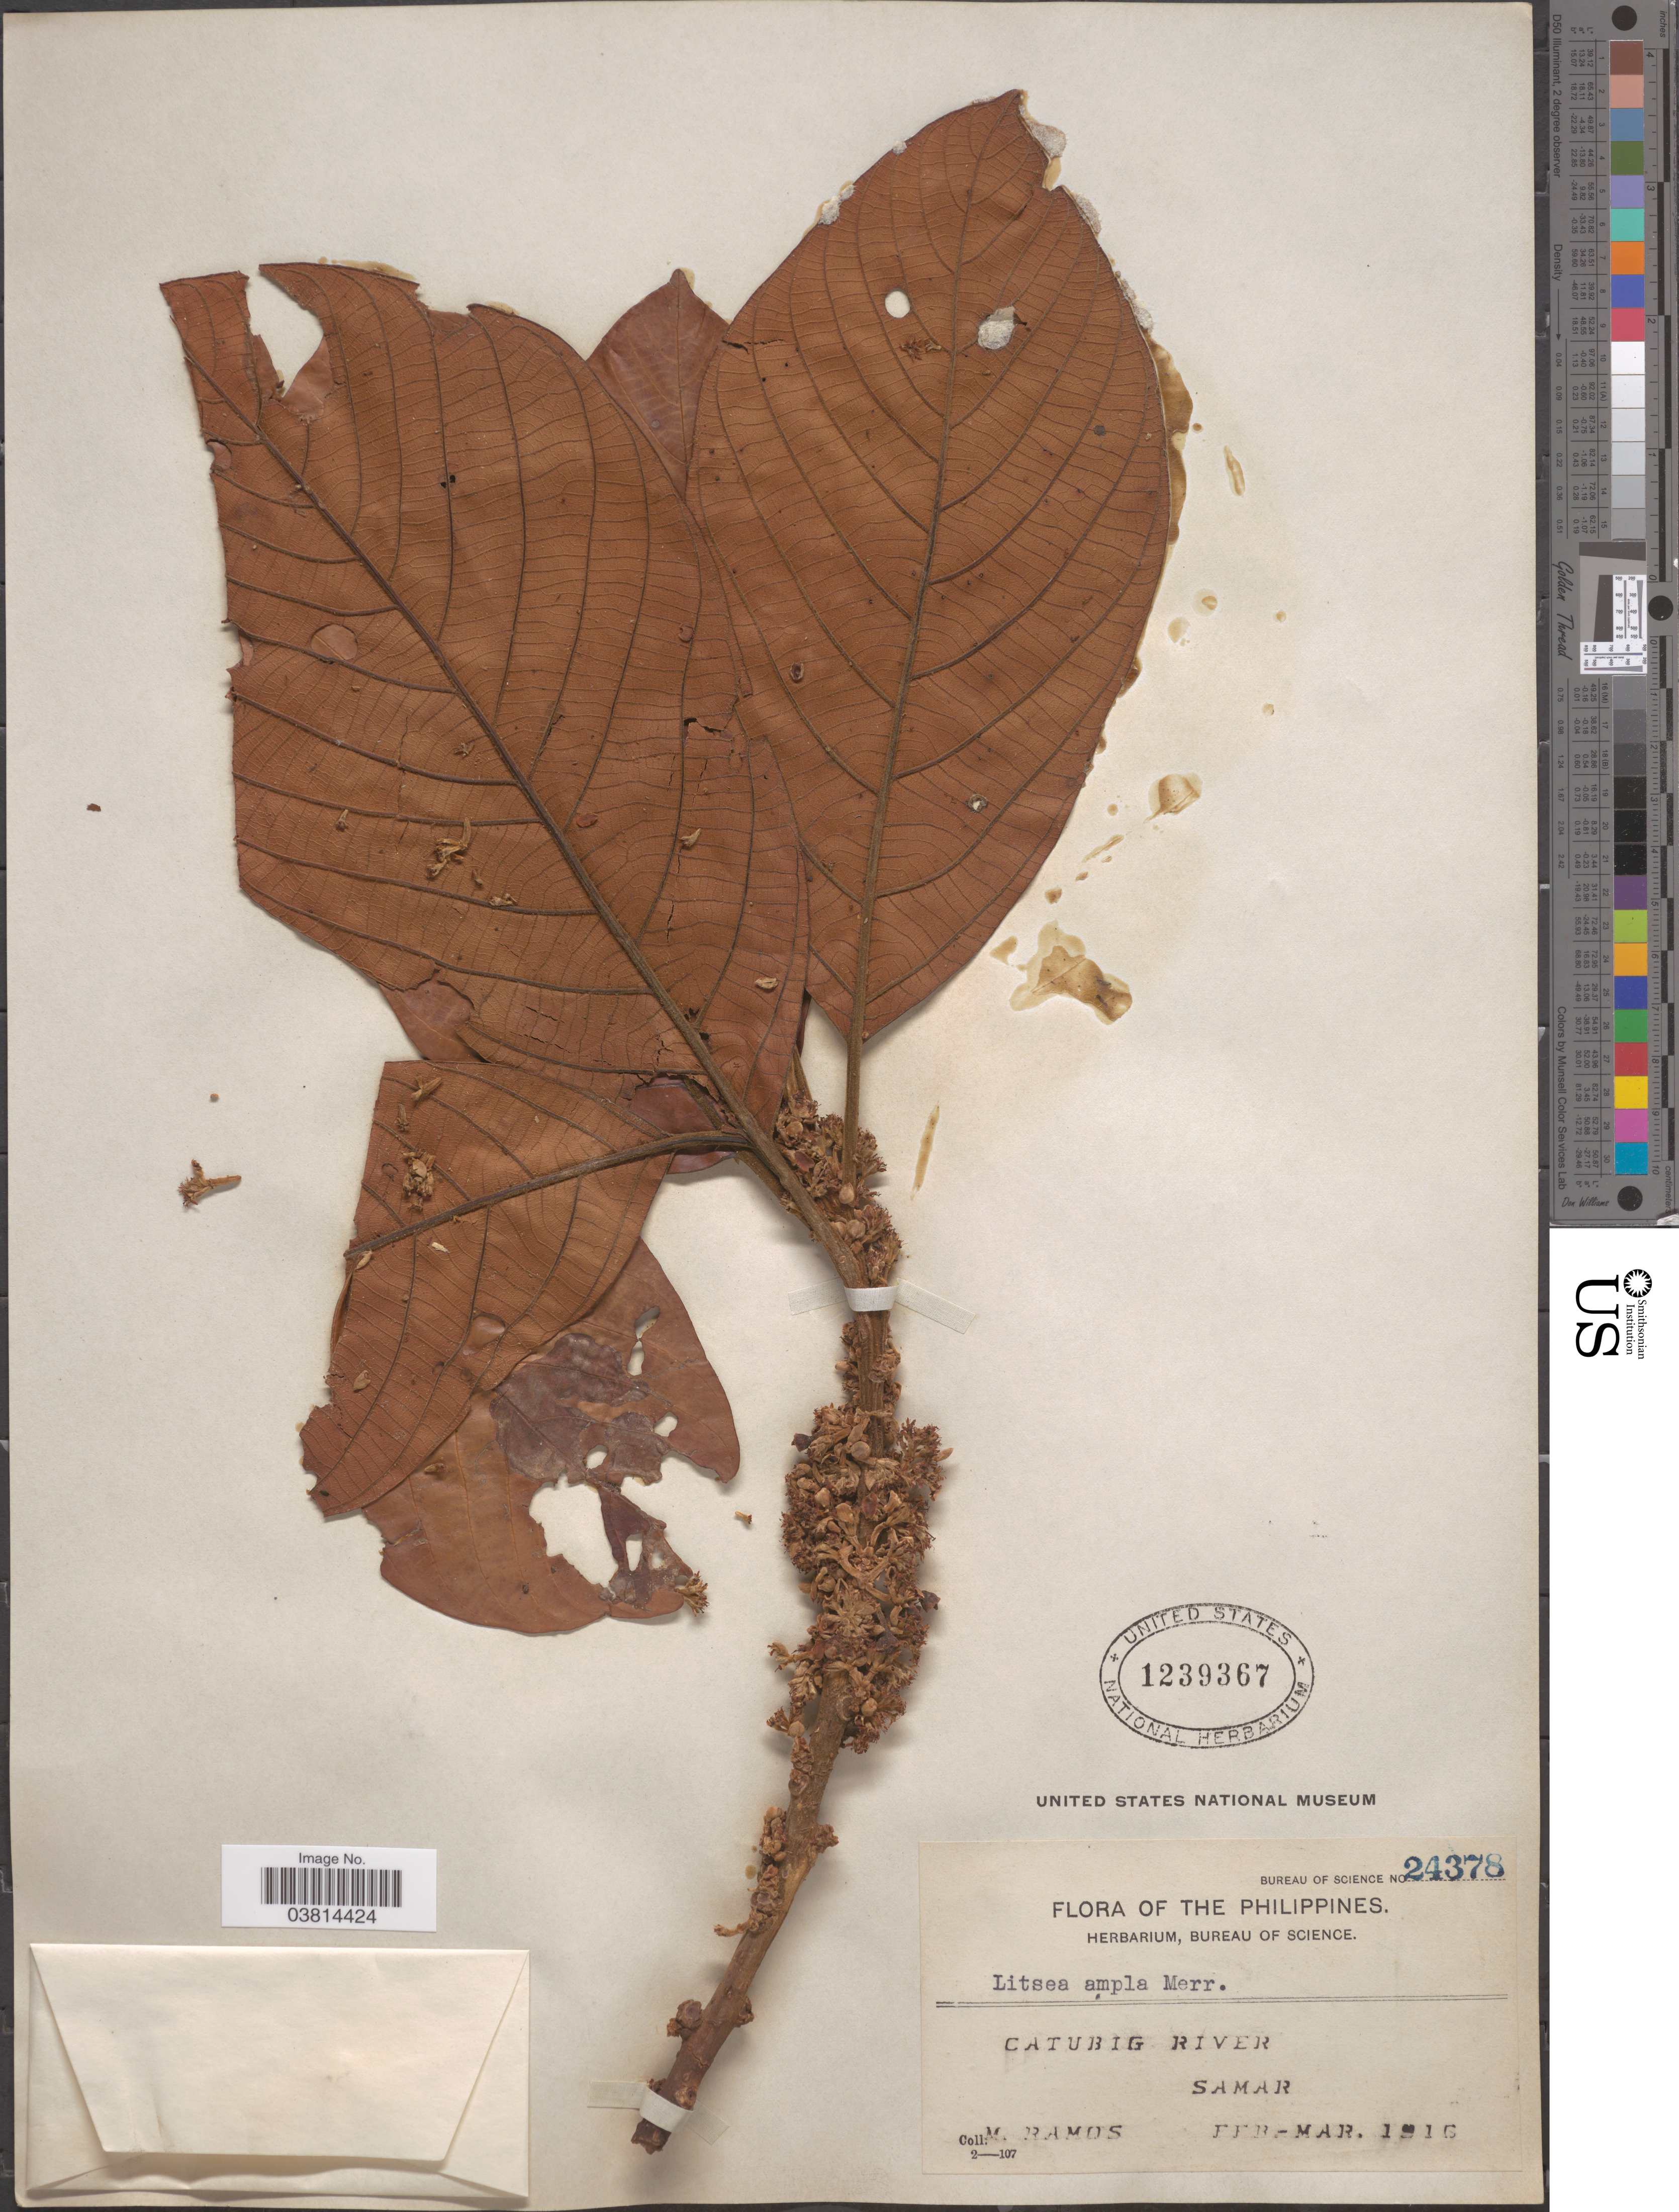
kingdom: Plantae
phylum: Tracheophyta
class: Magnoliopsida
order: Laurales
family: Lauraceae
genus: Litsea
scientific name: Litsea ampla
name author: Merr.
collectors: M. Ramos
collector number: Forestry Bureau 24378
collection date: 1916-02/1916-03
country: Philippines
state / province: Eastern Visayas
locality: Catubig River. Samar.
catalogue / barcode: US 1239367